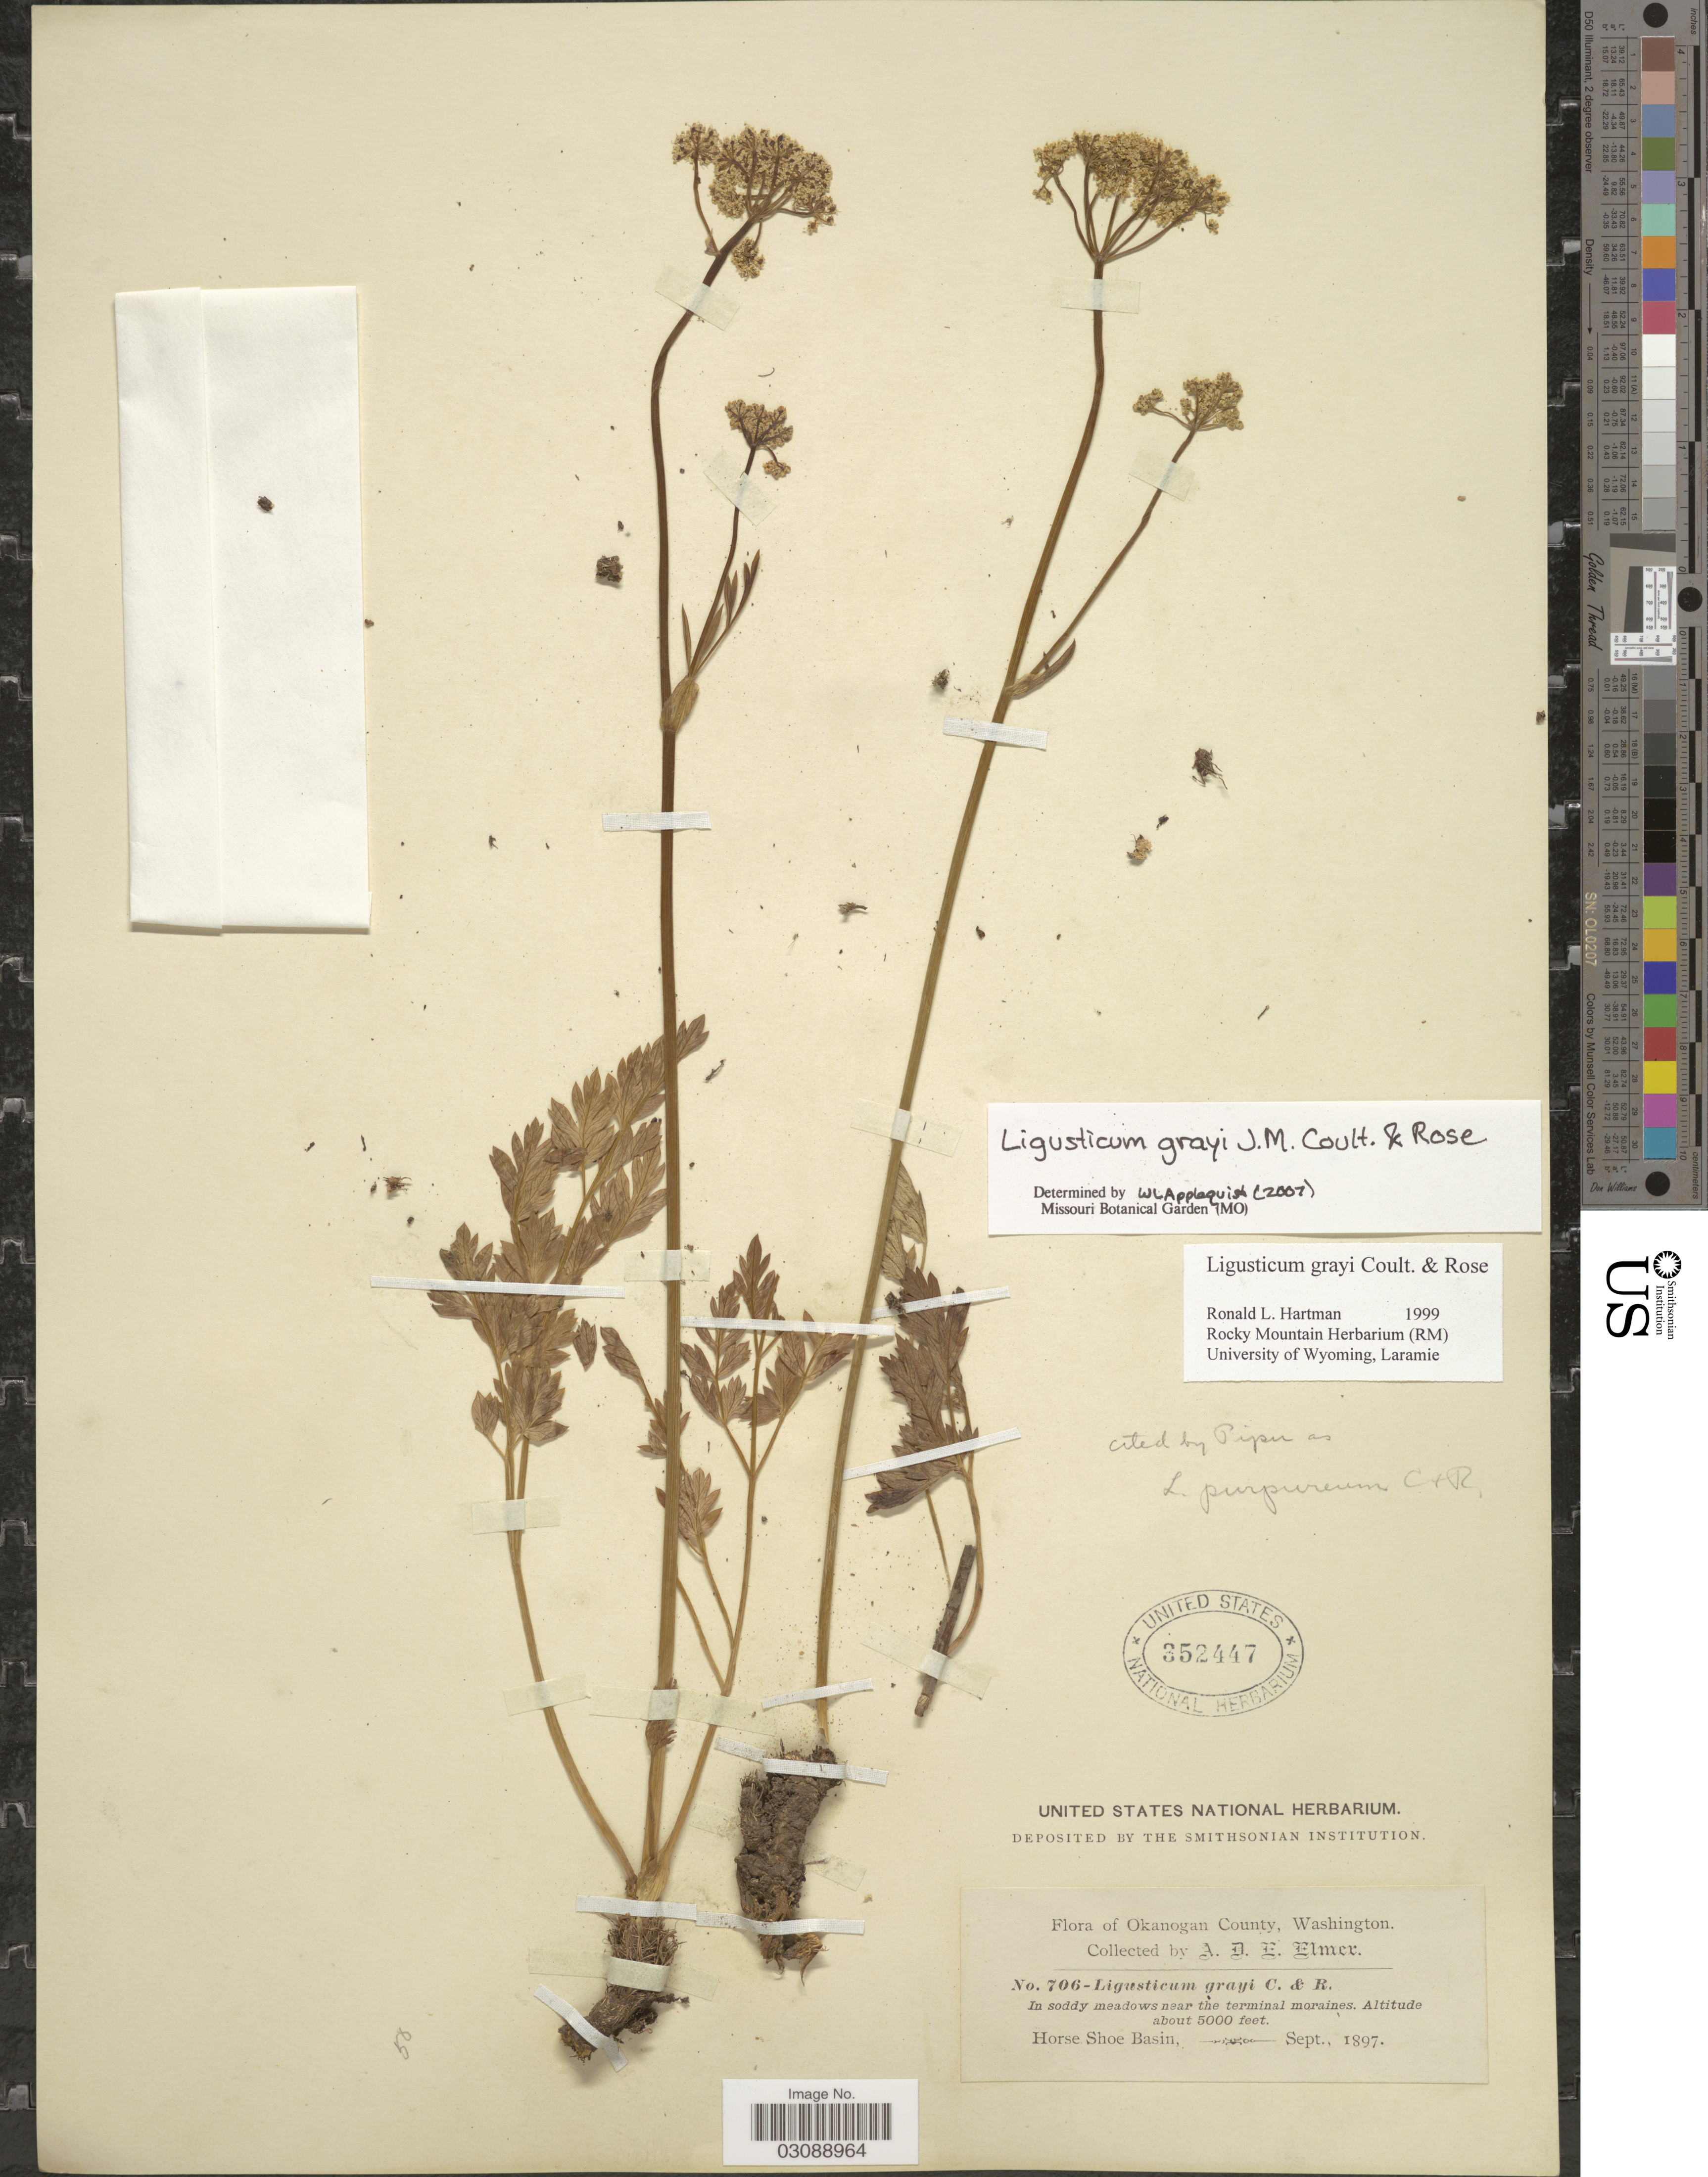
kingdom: Plantae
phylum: Tracheophyta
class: Magnoliopsida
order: Apiales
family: Apiaceae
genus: Ligusticum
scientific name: Ligusticum grayi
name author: J.M. Coult. & Rose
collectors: A. D. E. Elmer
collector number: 706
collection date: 1897-09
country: United States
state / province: Washington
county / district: Okanogan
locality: Okanogan County. In soddy meadows near the terminal moraines. Horse Shoe Basin.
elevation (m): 1524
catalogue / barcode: US 352447